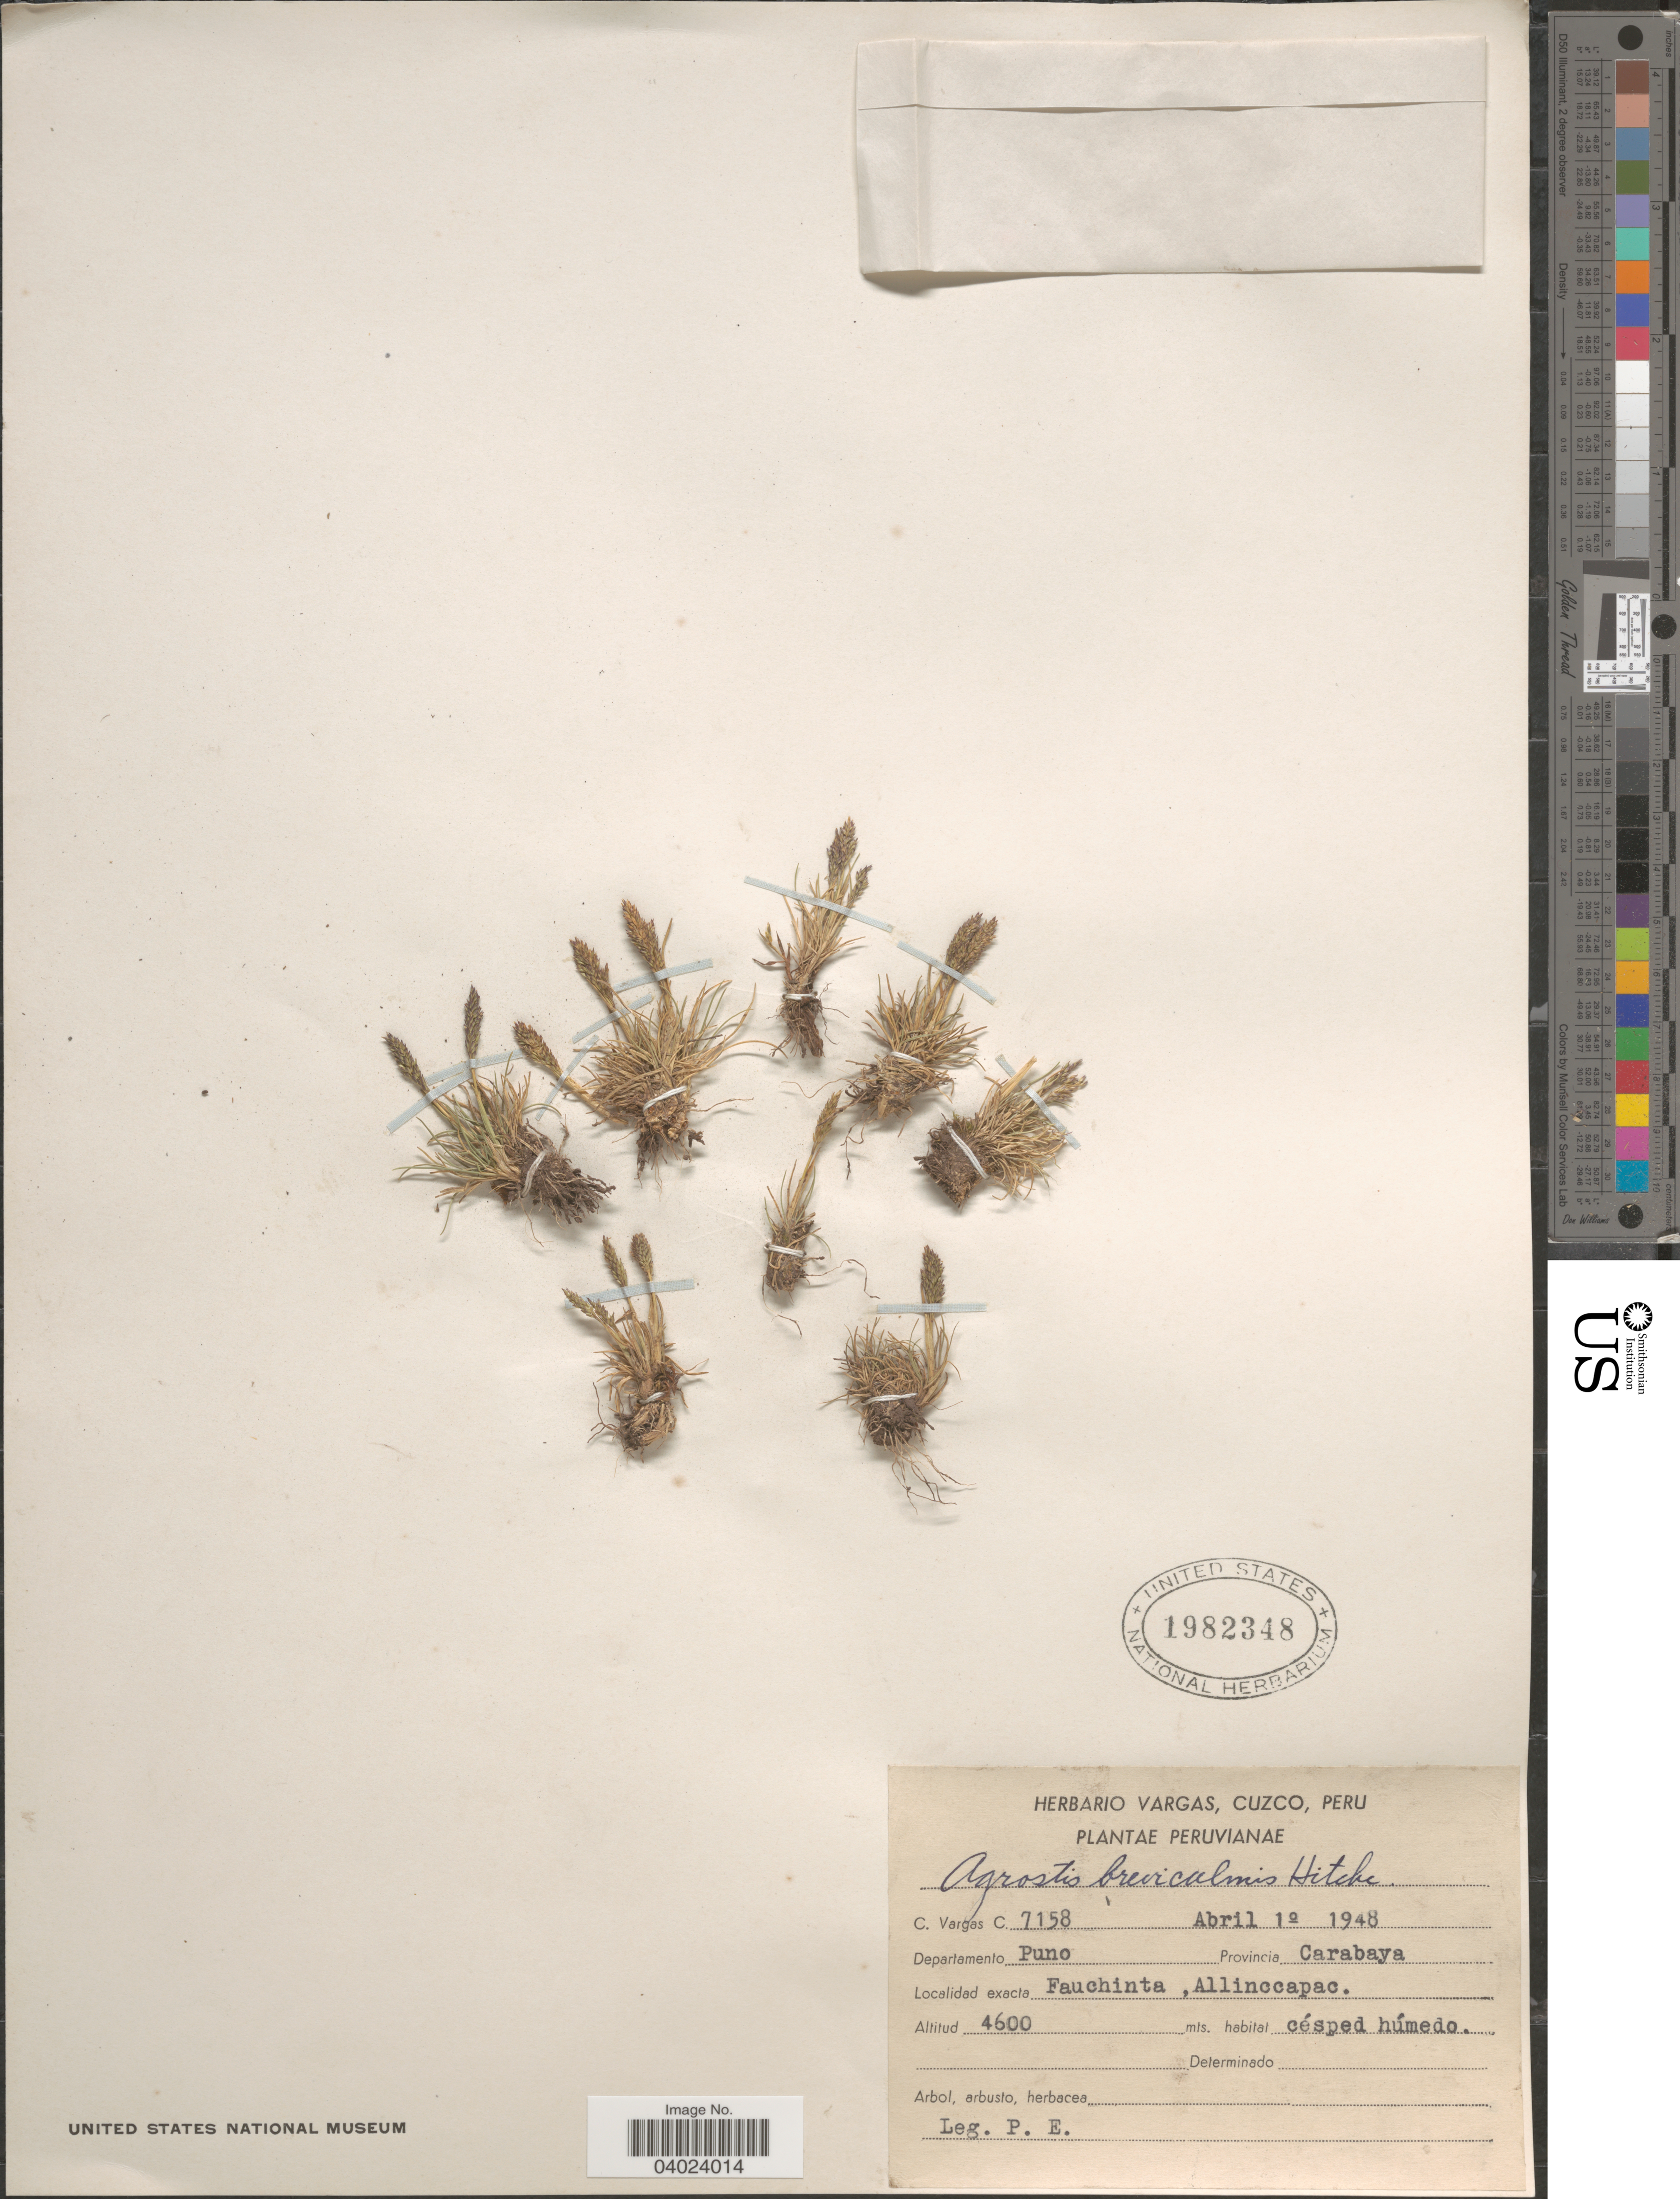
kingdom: Plantae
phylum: Tracheophyta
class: Liliopsida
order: Poales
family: Poaceae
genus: Agrostis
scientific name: Agrostis breviculmis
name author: Hitchc.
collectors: P. E. & C. Vargas Calderón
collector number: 7158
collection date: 1948-04-01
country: Peru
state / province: Puno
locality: Departamento Puno. Carabaya. Fauchinta, Allinccapac.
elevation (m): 4600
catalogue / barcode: US 1982348